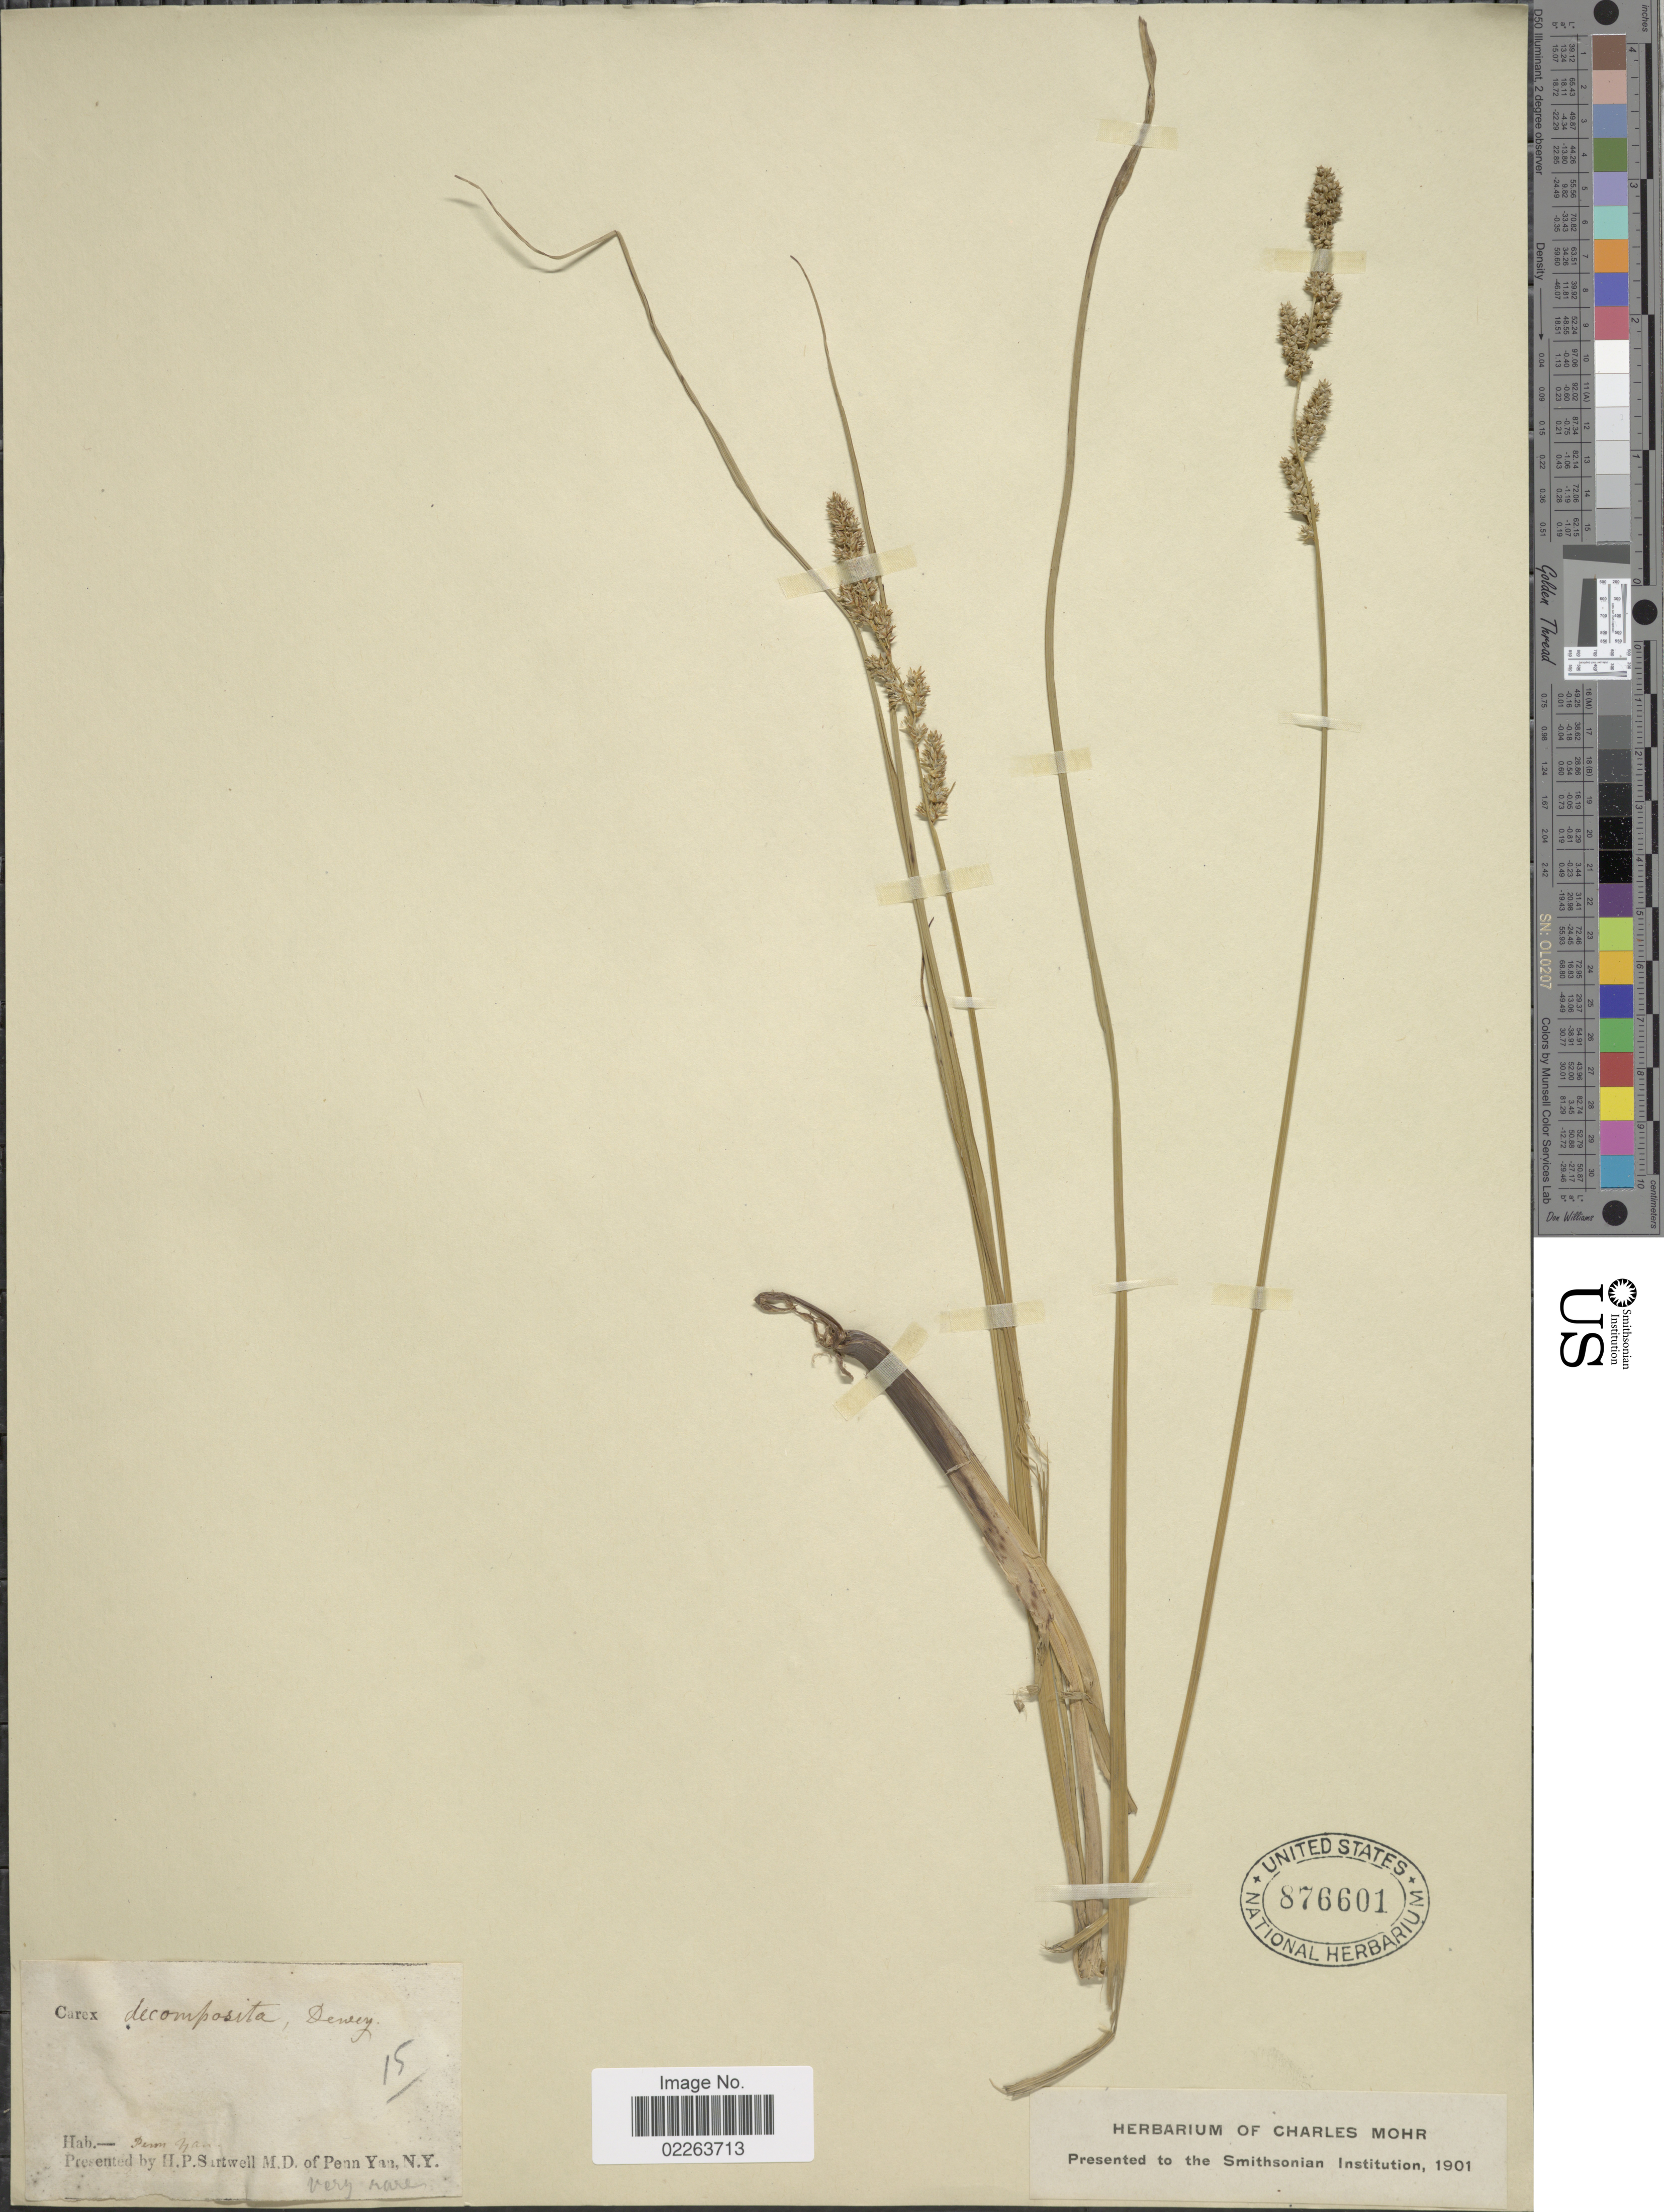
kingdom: Plantae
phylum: Tracheophyta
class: Liliopsida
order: Poales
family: Cyperaceae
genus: Carex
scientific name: Carex decomposita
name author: Muhl.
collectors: H. P. Sartwell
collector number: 15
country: United States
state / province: New York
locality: Penn Yan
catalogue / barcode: US 876601